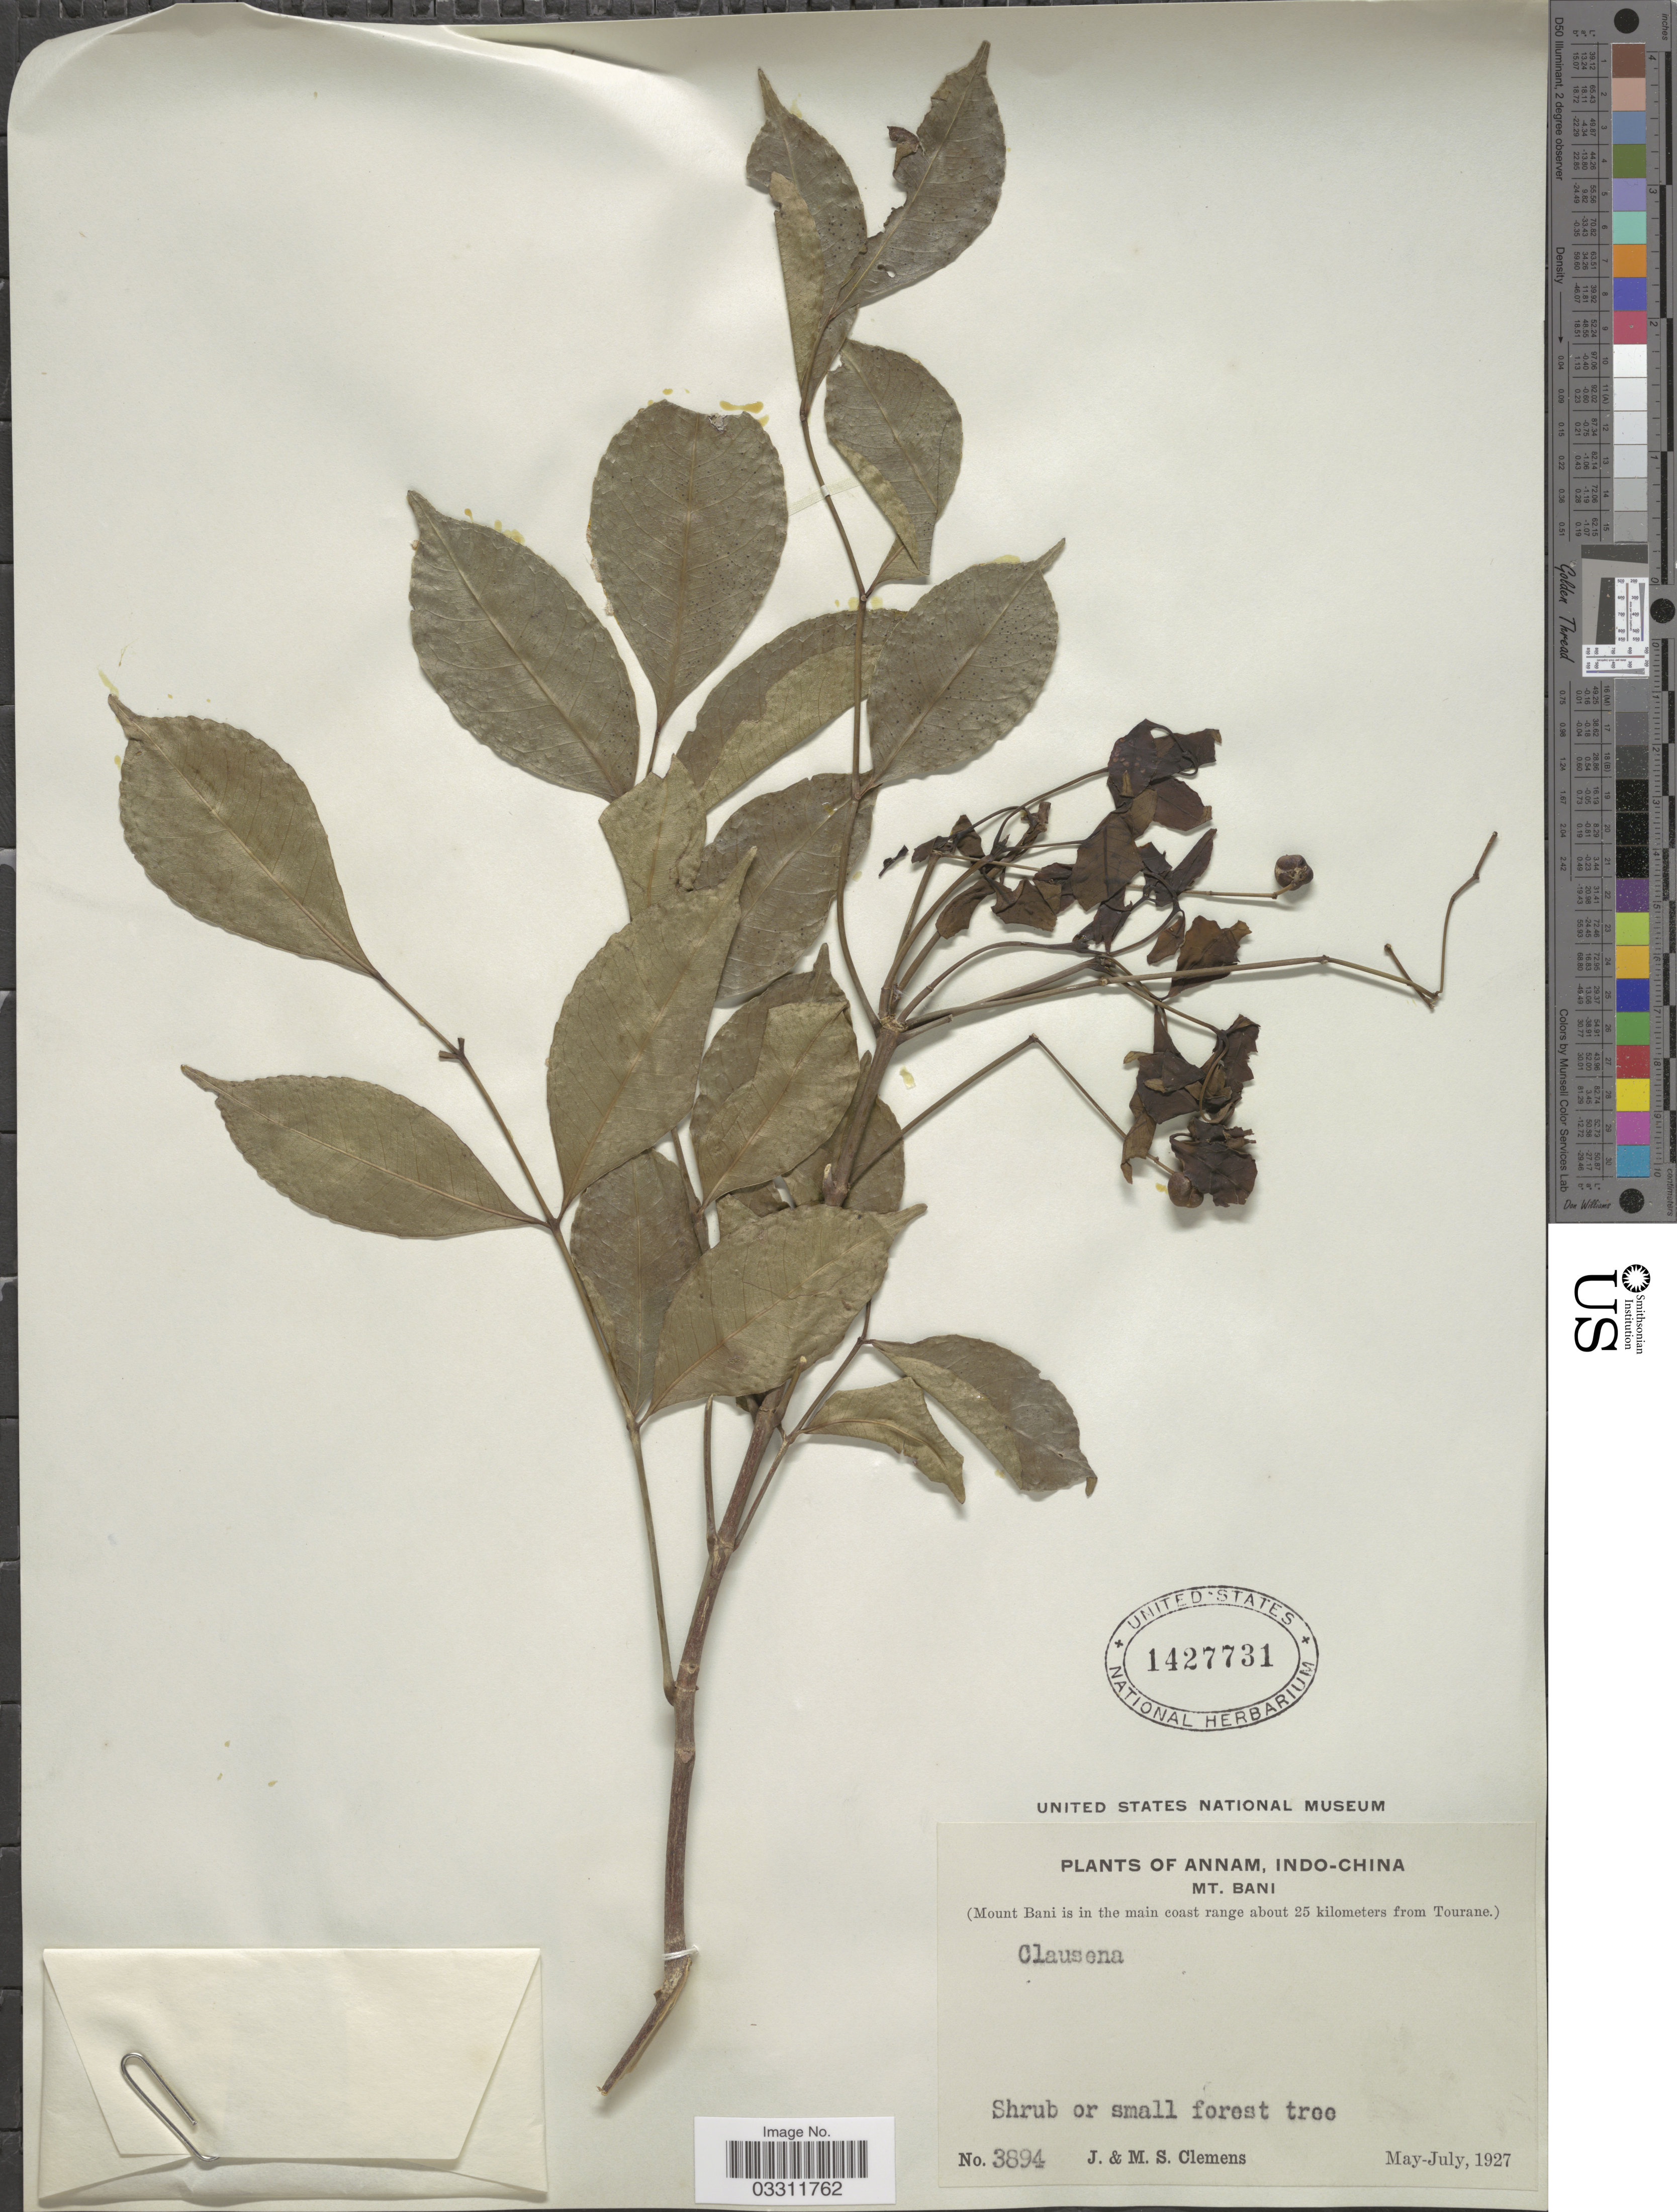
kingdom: Plantae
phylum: Tracheophyta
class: Magnoliopsida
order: Sapindales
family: Rutaceae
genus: Clausena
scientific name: Clausena sp.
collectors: J. Clemens & M. S. Clemens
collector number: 3894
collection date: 1927-05/1927-07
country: Vietnam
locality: Annam, Indo-China. Mt. Bani. (Mount Bani is in the main coast range about 25 kilometers from Tourane).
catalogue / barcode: US 1427731